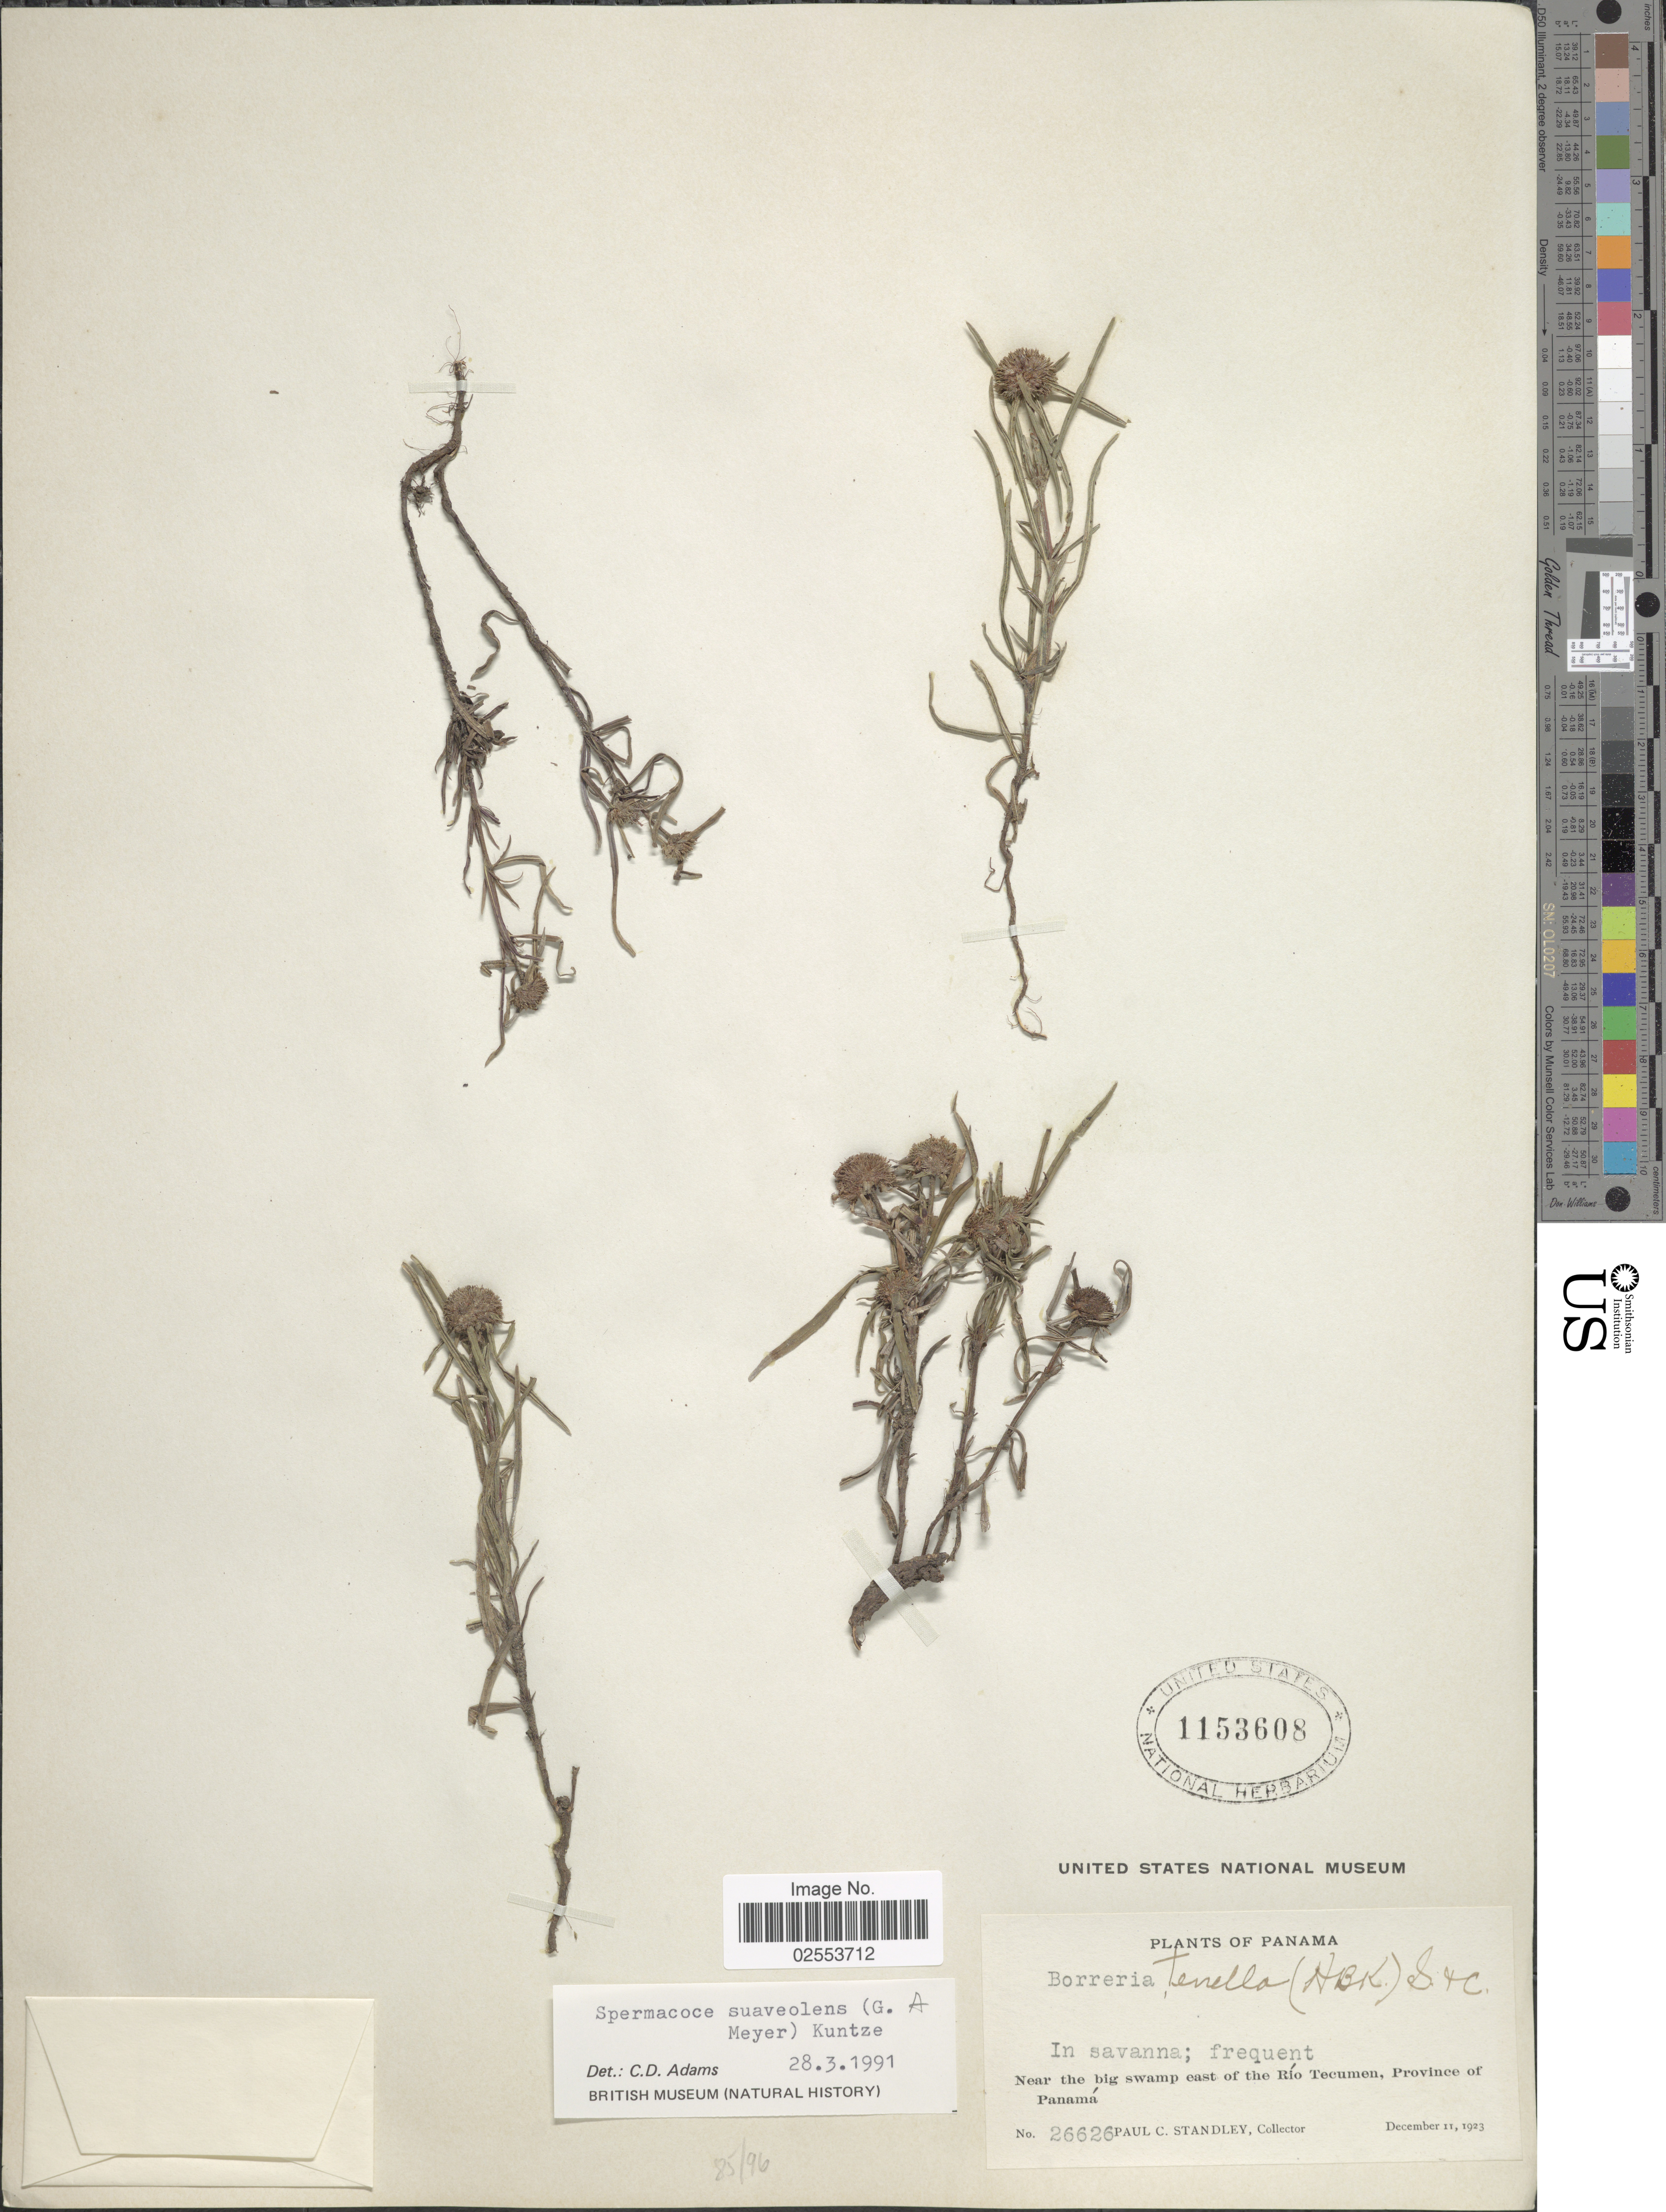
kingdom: Plantae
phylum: Tracheophyta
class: Magnoliopsida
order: Gentianales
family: Rubiaceae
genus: Spermacoce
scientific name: Spermacoce suaveolens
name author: (G. Mey.) Kuntze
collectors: P. C. Standley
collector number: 26626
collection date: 1923-12-11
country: Panama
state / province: Panamá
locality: In savanna, near the big swamp east of the Rio Tecumen.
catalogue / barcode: US 1153608